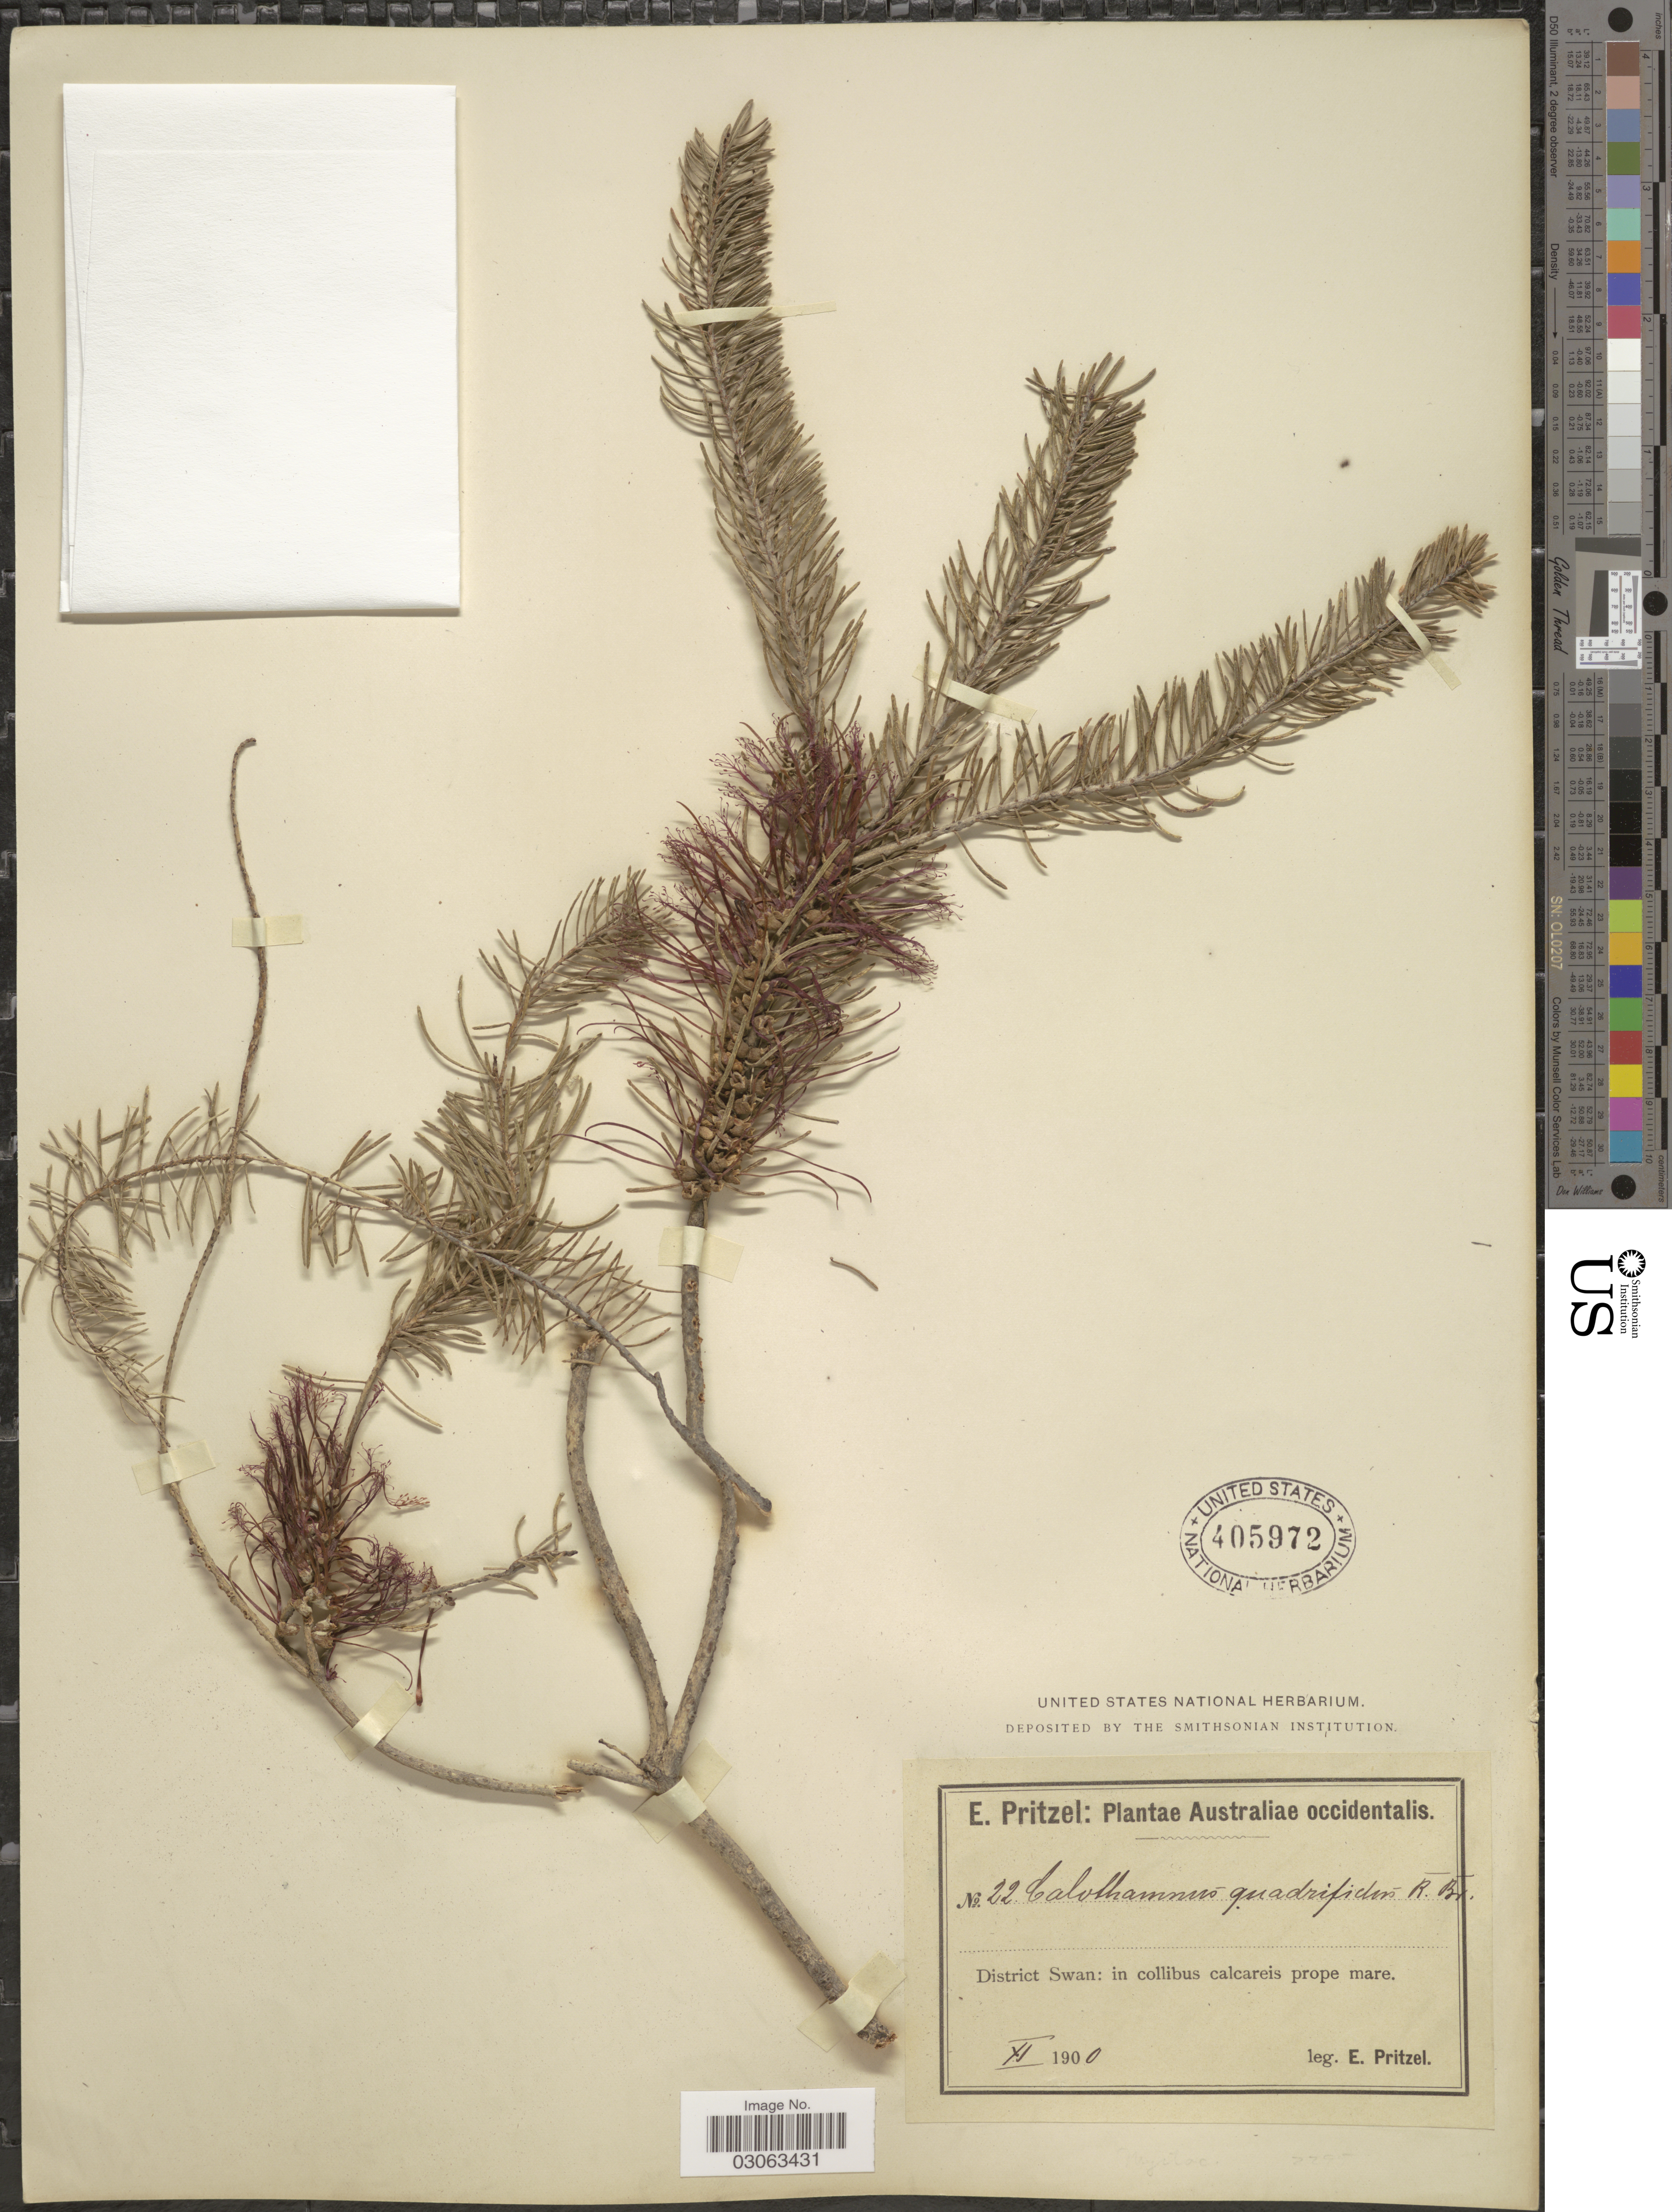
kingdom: Plantae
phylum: Tracheophyta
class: Magnoliopsida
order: Myrtales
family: Myrtaceae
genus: Calothamnus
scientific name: Calothamnus quadrifidus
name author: R. Br.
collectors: E. G. Pritzel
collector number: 22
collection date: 1900-11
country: Australia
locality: Australiae occidentalis. District Swan.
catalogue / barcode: US 405972